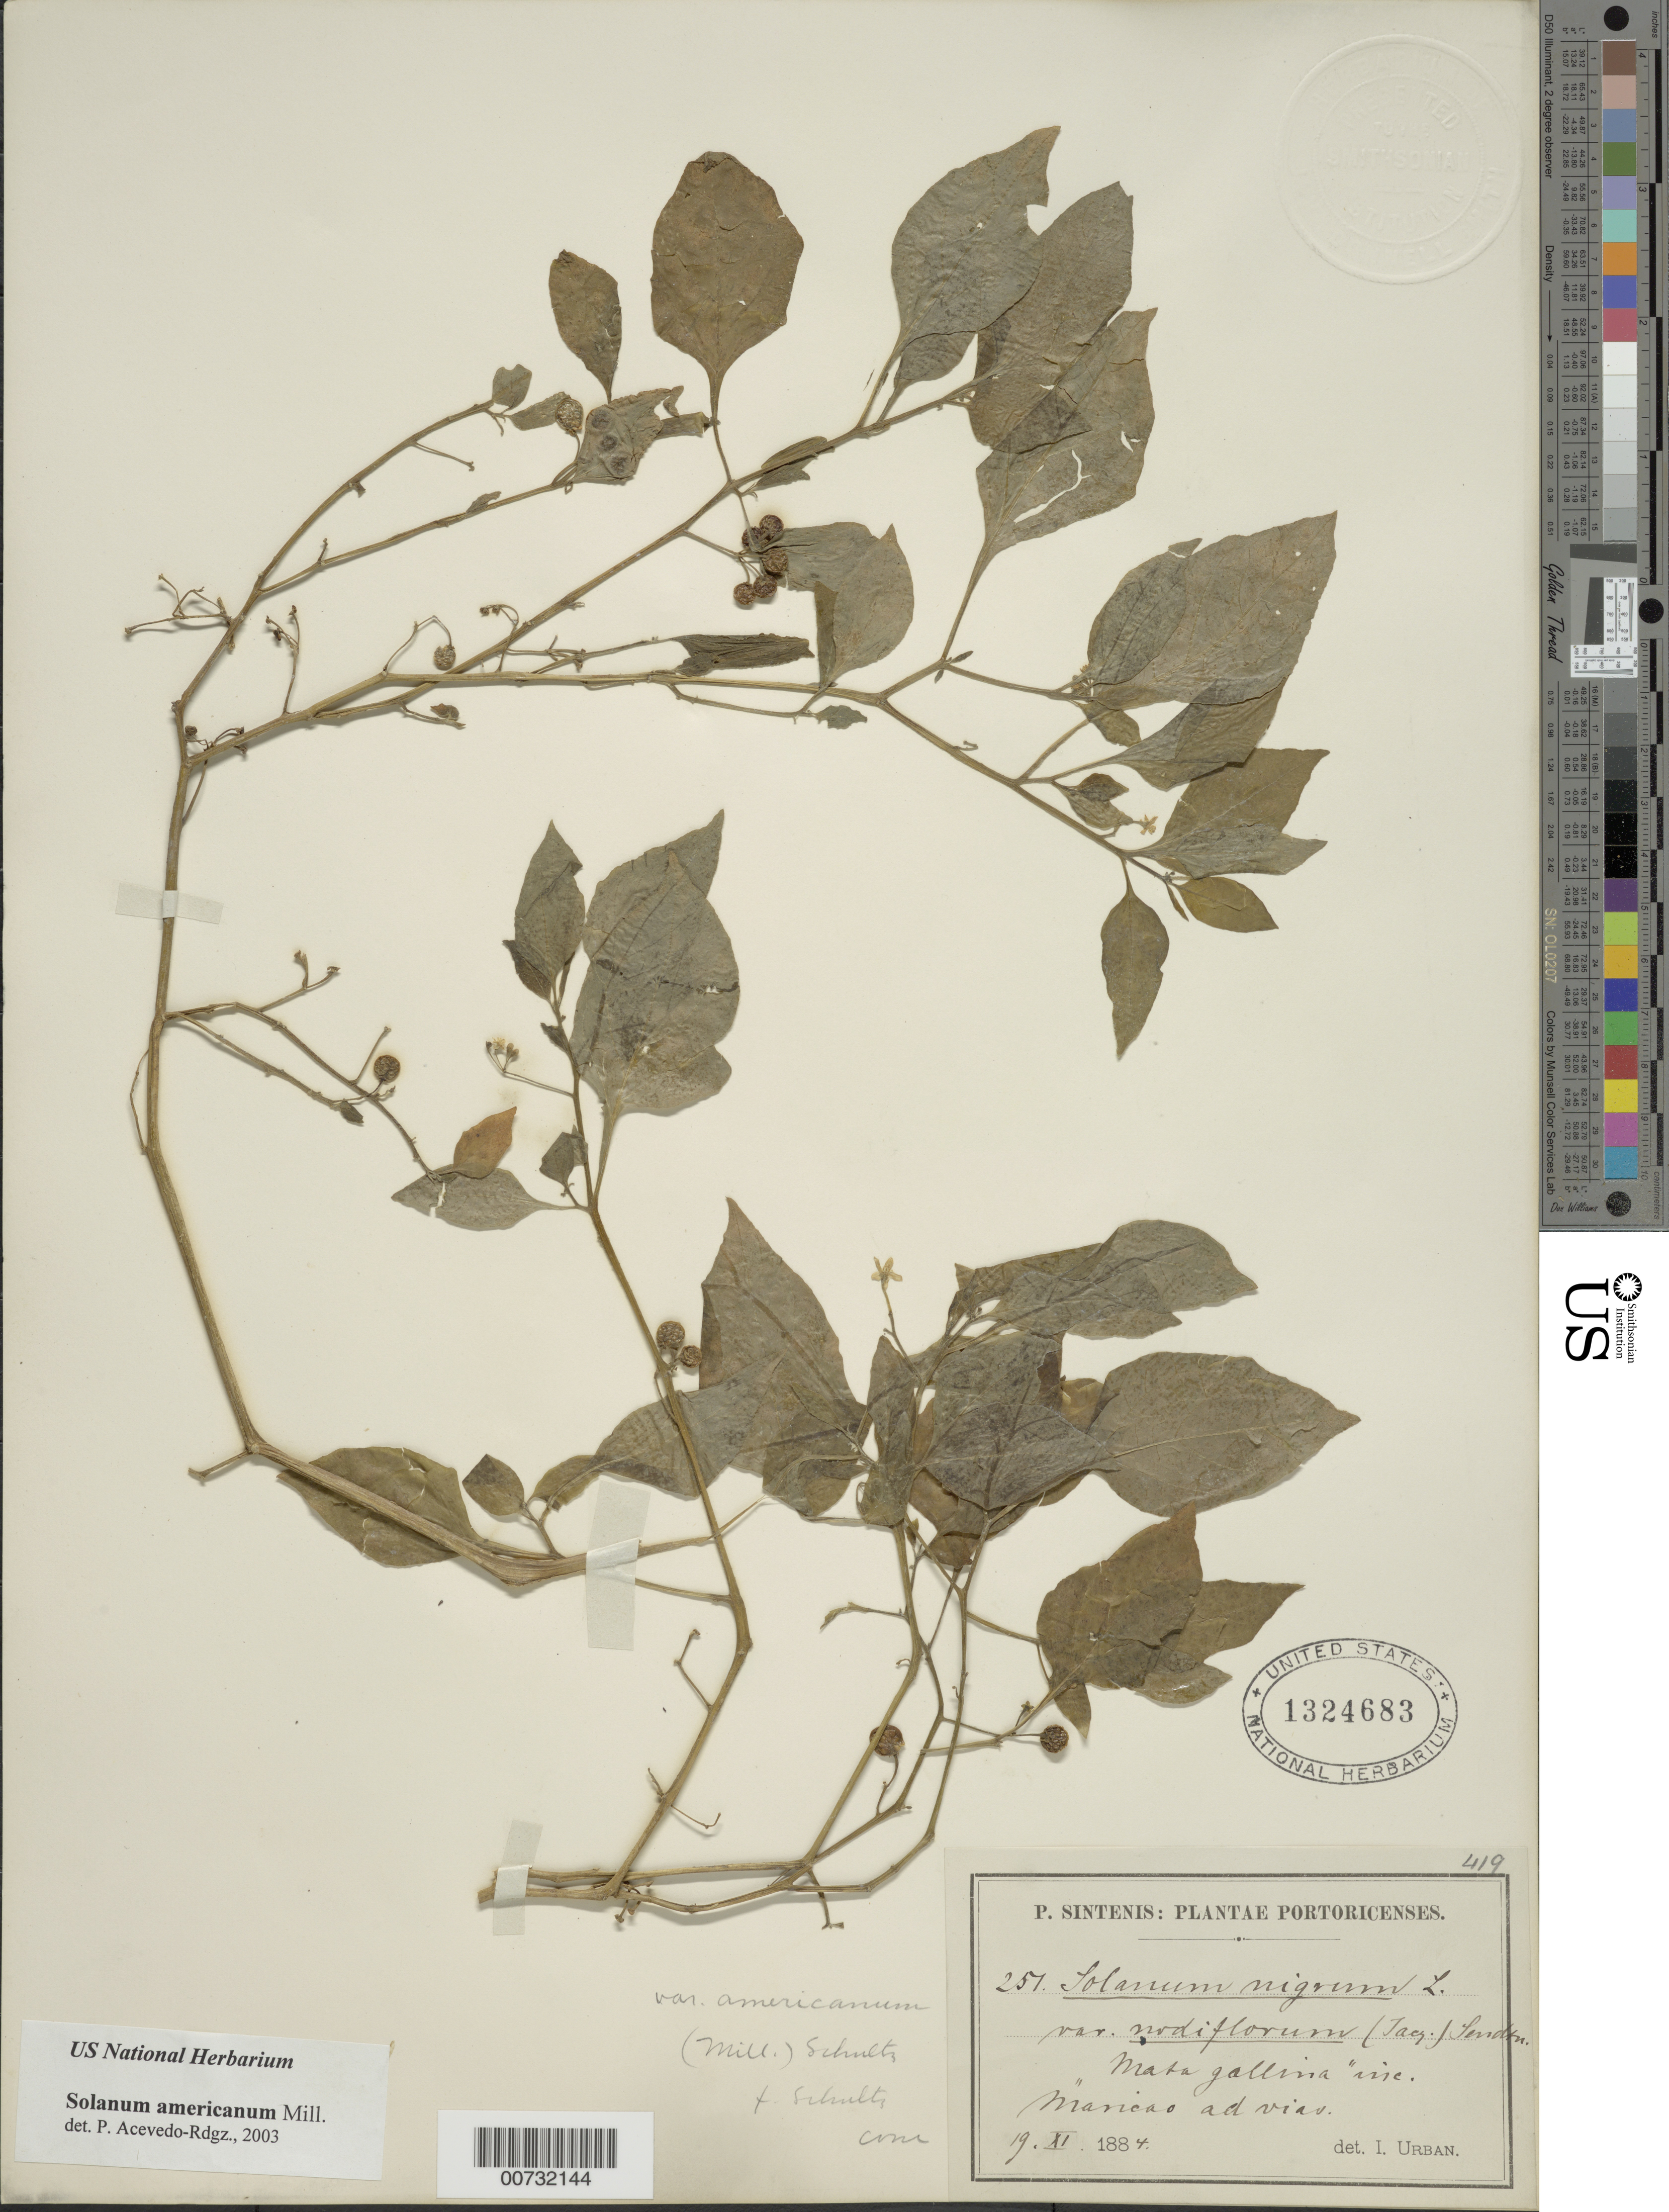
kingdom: Plantae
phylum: Tracheophyta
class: Magnoliopsida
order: Solanales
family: Solanaceae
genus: Solanum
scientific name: Solanum americanum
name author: Mill.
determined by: Acevedo-Rodríguez, P., (BOT), Smithsonian Institution - National Museum of Natural History (UNITED STATES)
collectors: P. Sintenis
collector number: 251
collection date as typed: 19 Nov 1884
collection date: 1884-11-19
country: Puerto Rico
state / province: Maricao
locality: Maricao ad vias; "Mata Gallina" vic.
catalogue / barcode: US 1324683